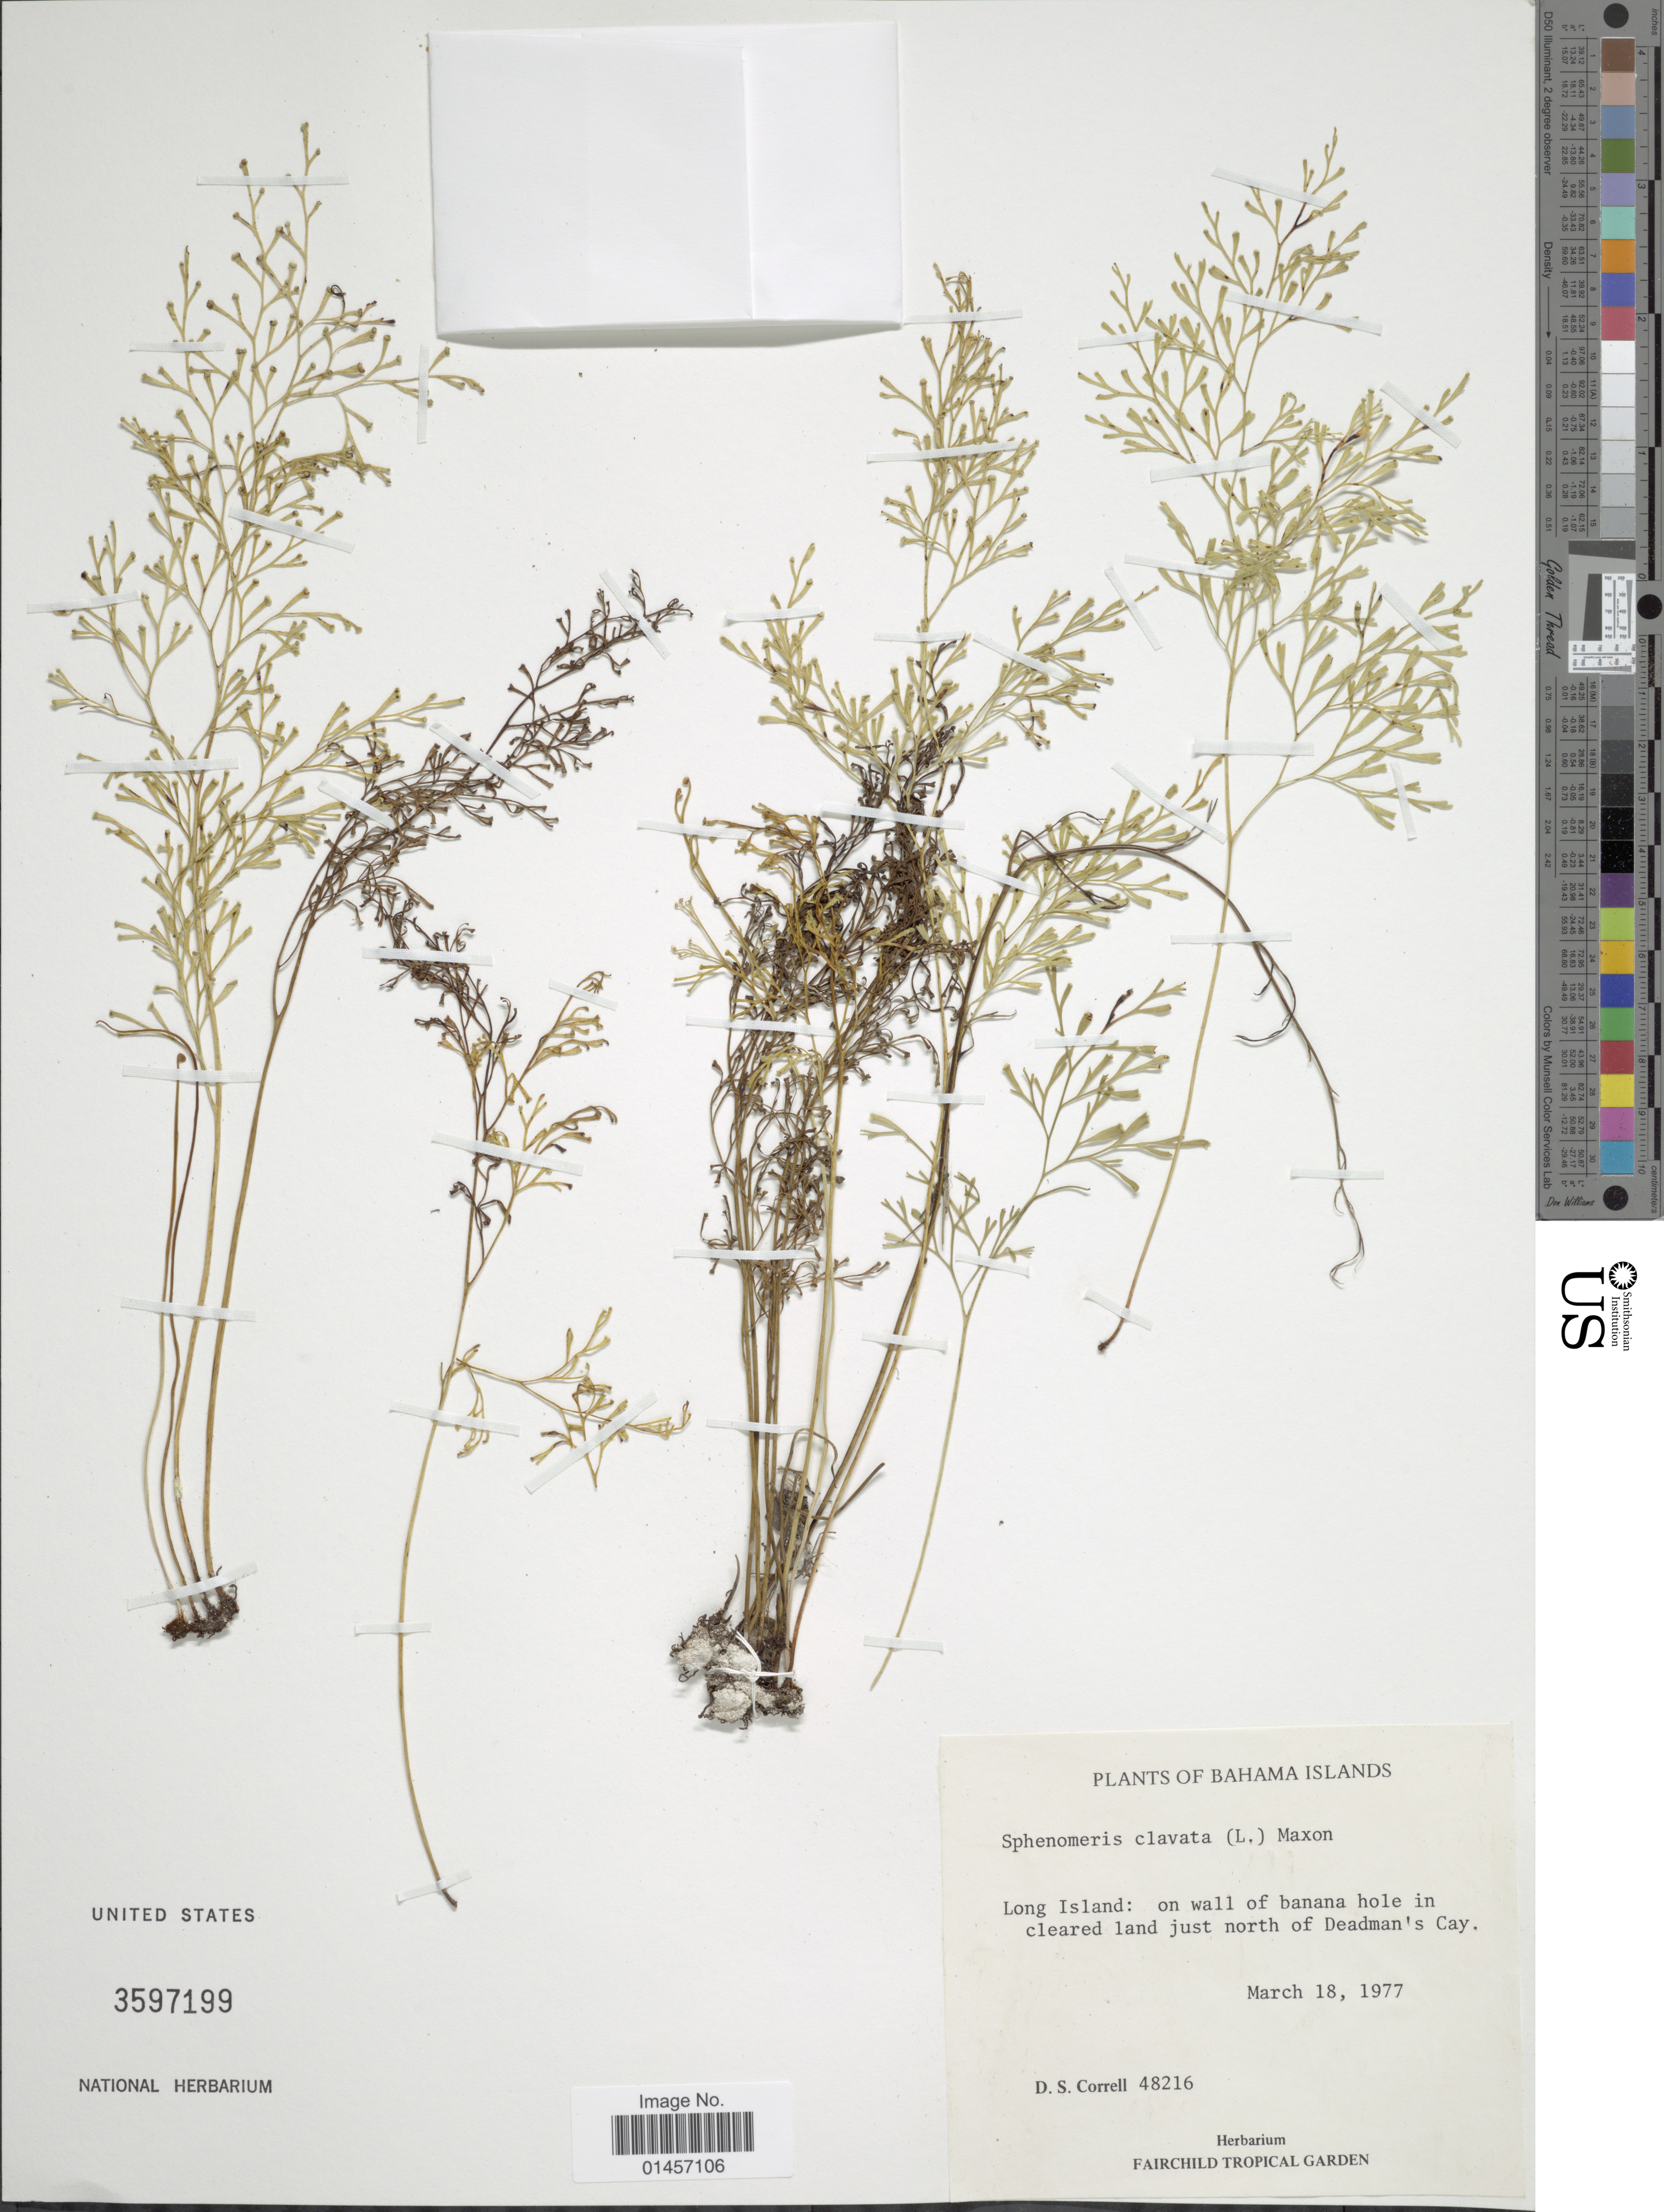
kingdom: Plantae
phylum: Tracheophyta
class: Polypodiopsida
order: Polypodiales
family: Lindsaeaceae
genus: Sphenomeris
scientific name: Sphenomeris clavata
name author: (L.) Maxon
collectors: D. S. Correll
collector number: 48216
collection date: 1977-03-18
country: Bahamas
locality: Bahama Islands, Long Island: on wall of banana hole in cleared land just north of Deadman's Cay.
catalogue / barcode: US 3597199